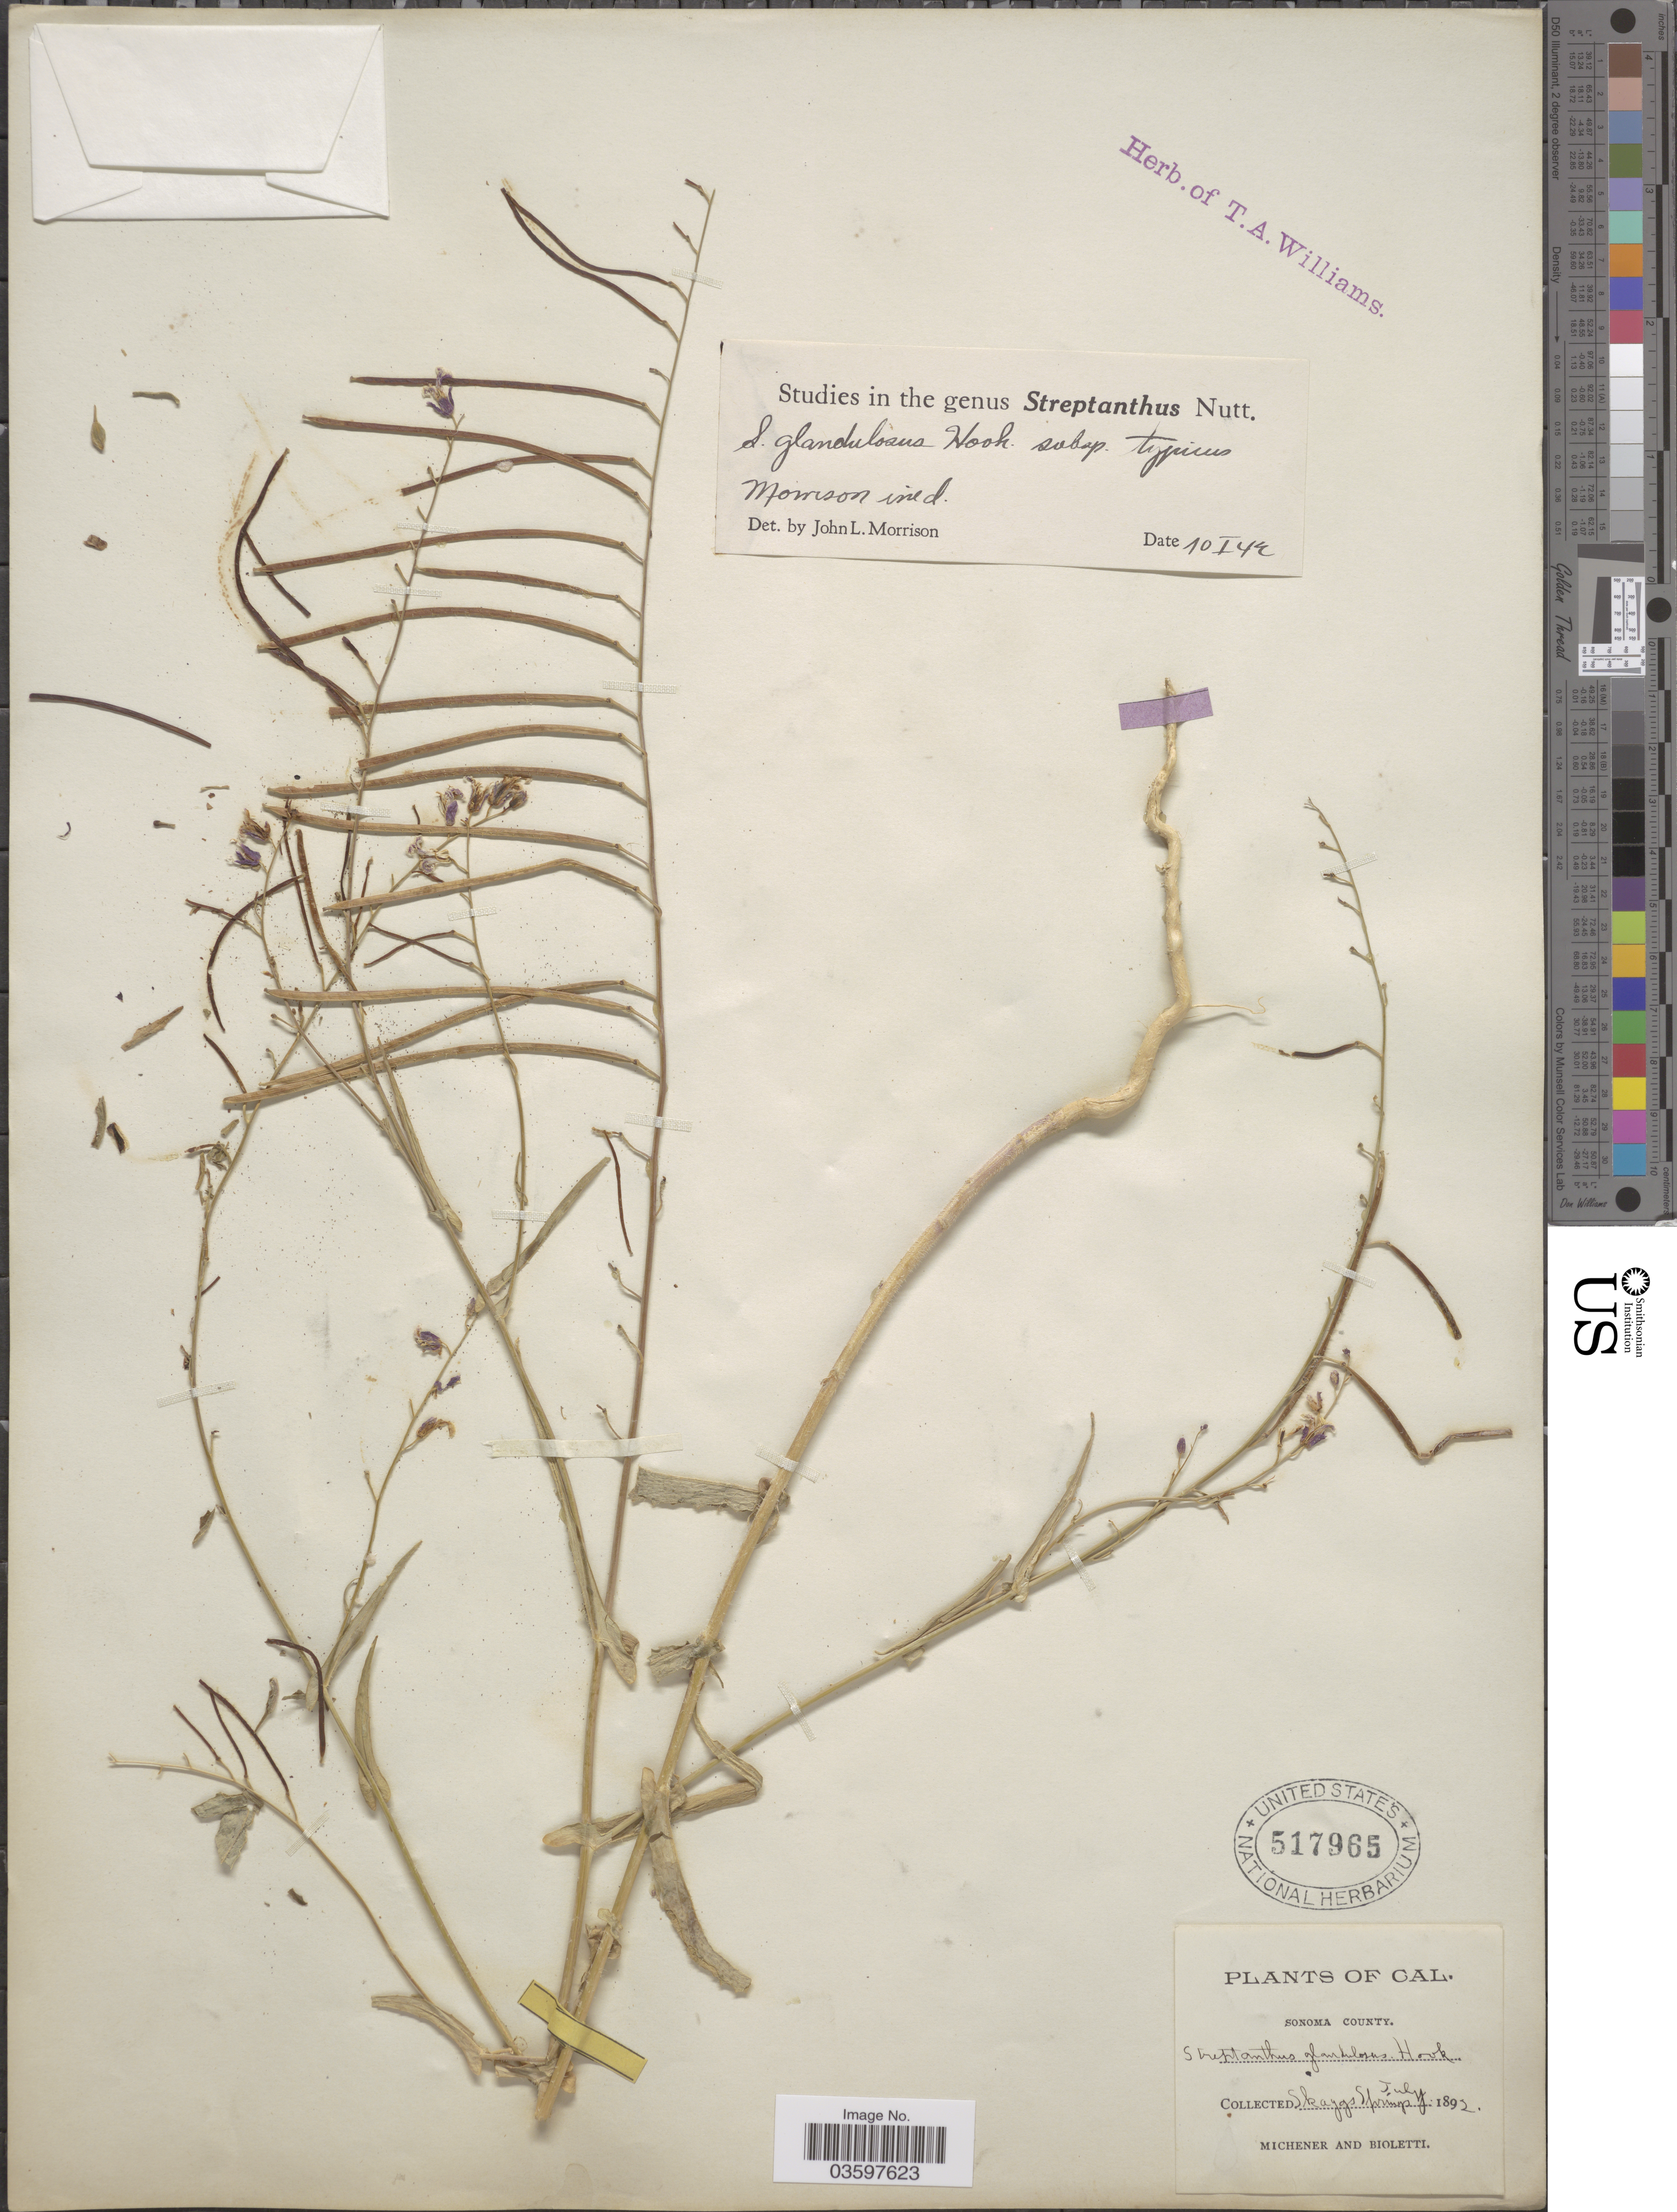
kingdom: Plantae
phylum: Tracheophyta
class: Magnoliopsida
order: Brassicales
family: Brassicaceae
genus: Streptanthus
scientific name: Streptanthus glandulosus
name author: Hook.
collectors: -. Michener & -- Bioletti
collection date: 1892-07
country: United States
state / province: California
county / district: Sonoma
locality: Sonoma County. Skaggs Springs.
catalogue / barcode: US 517965